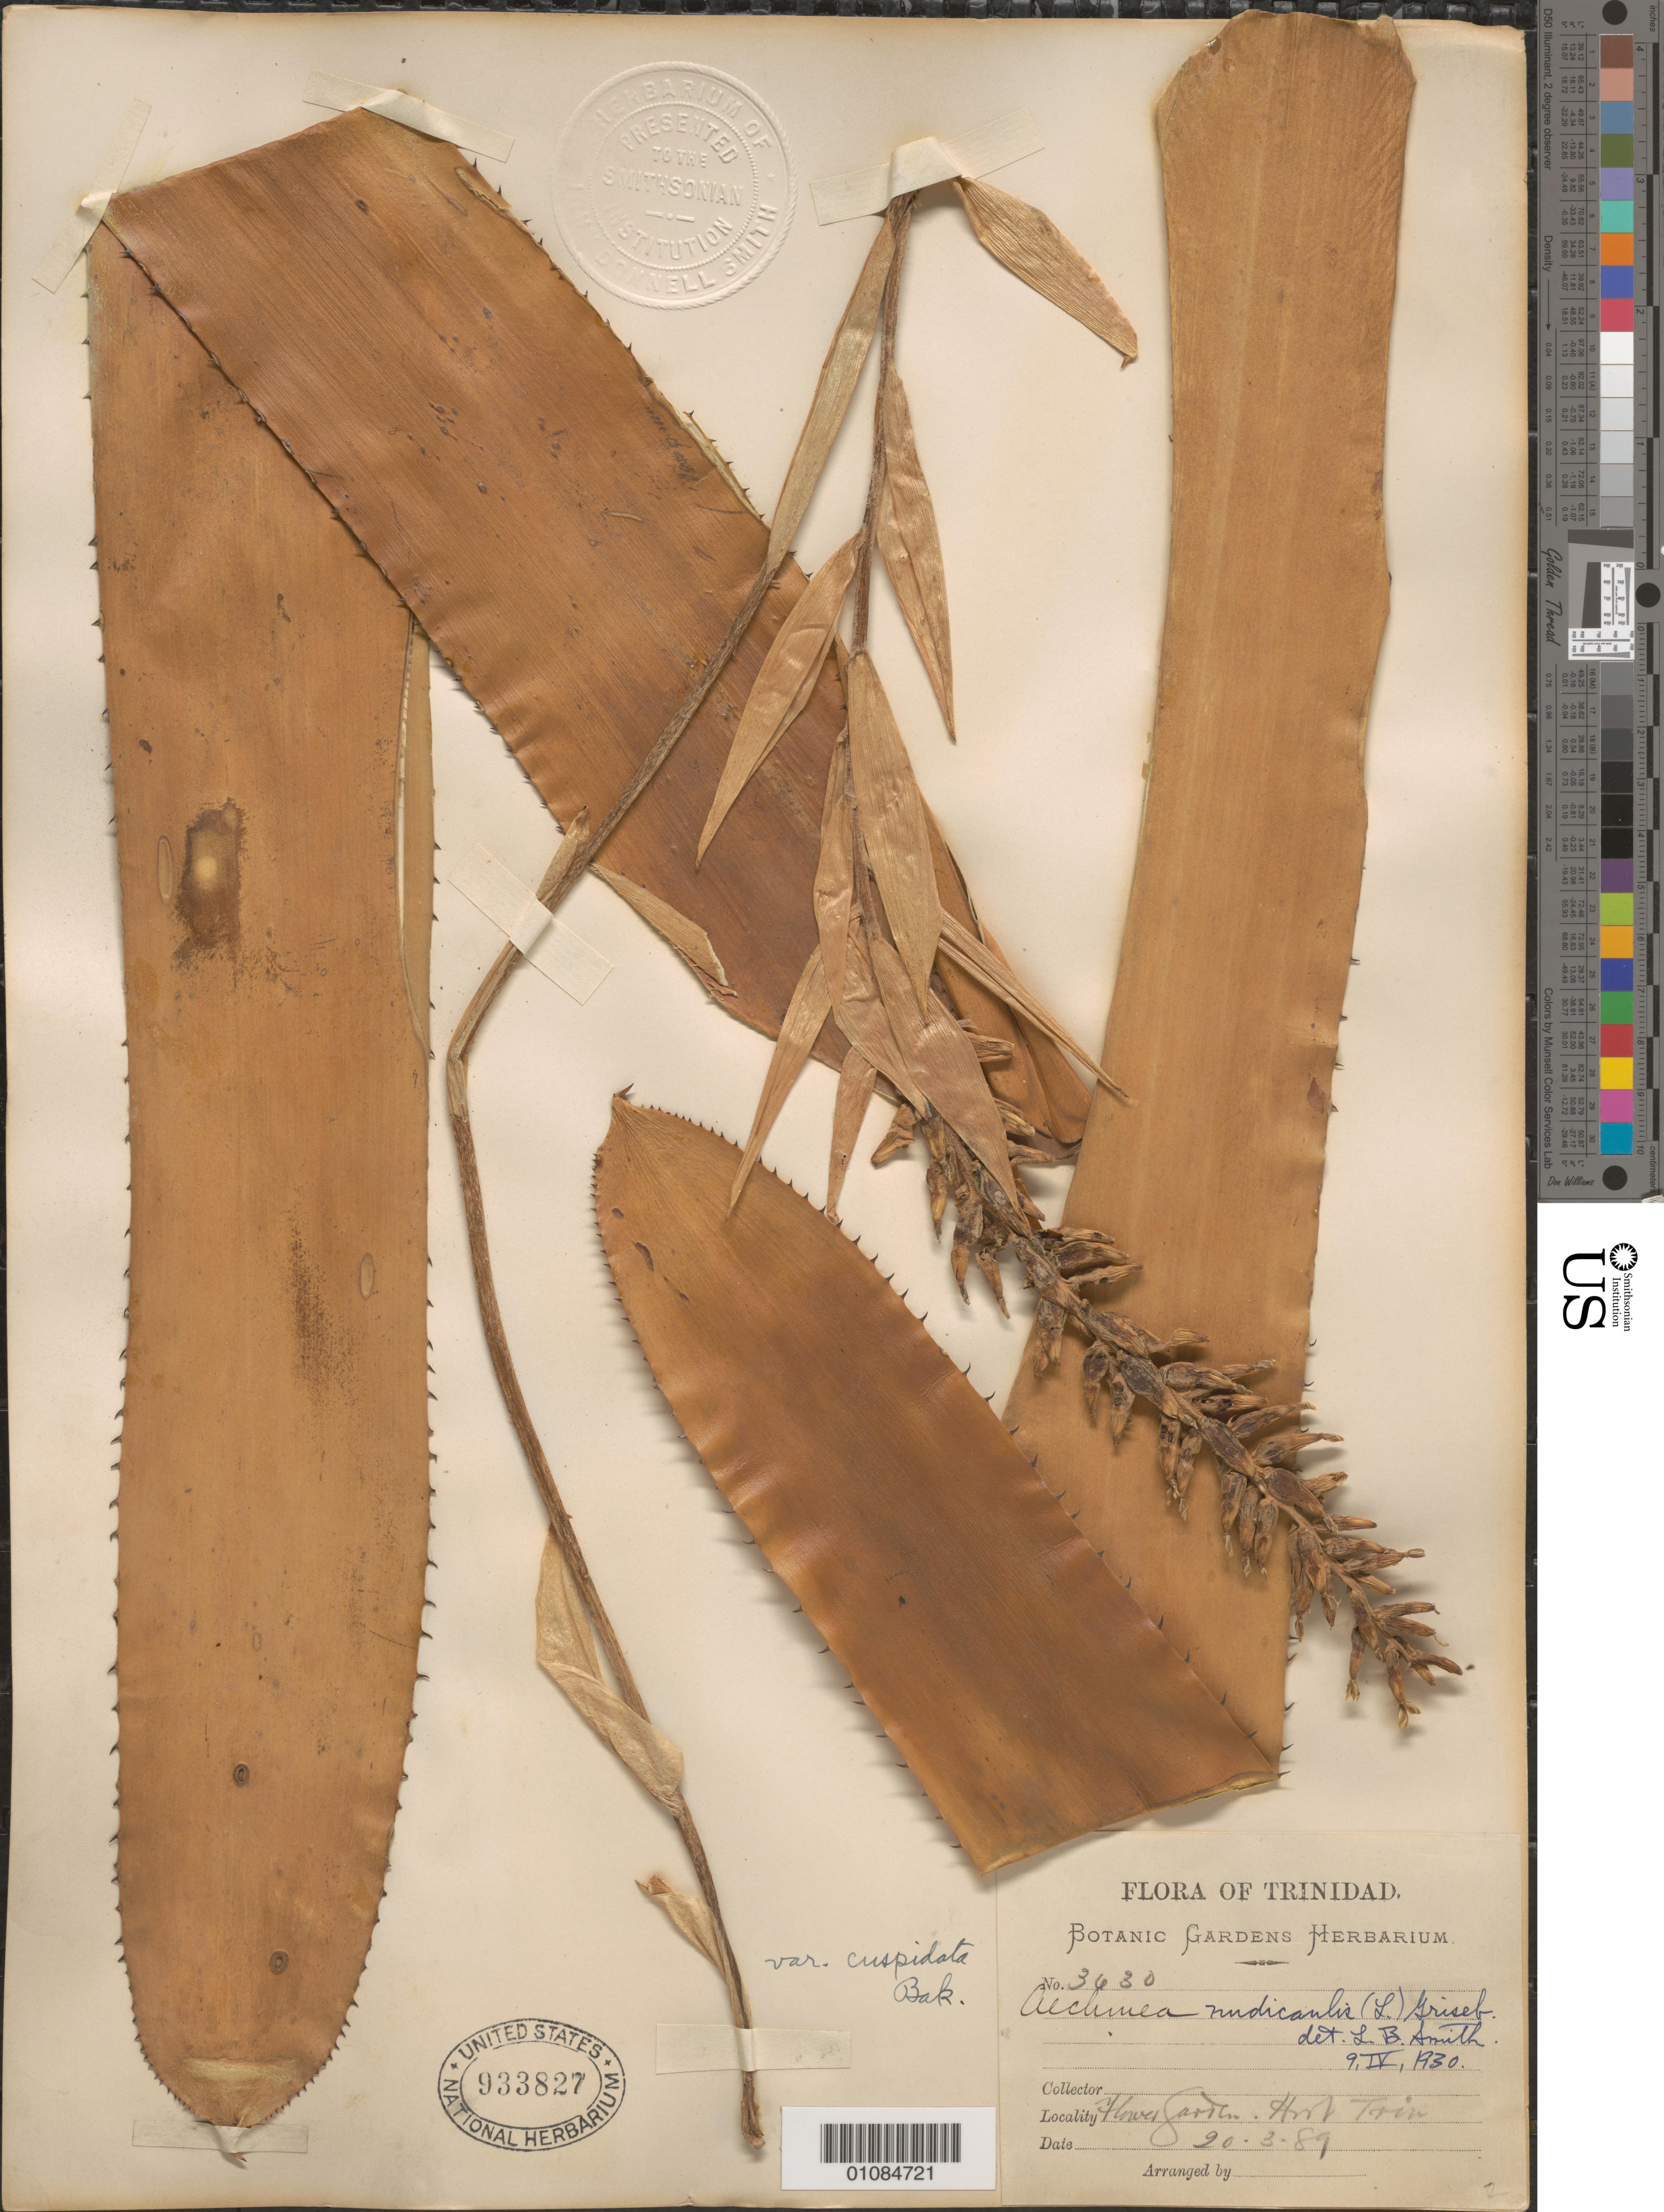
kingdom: Plantae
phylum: Tracheophyta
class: Liliopsida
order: Poales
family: Bromeliaceae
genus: Aechmea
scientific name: Aechmea nudicaulis var. cuspidata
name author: Baker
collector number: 3630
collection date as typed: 20 Mar 1889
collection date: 1889-03-20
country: Trinidad and Tobago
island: Trinidad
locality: Back of Look Out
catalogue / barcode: US 933827